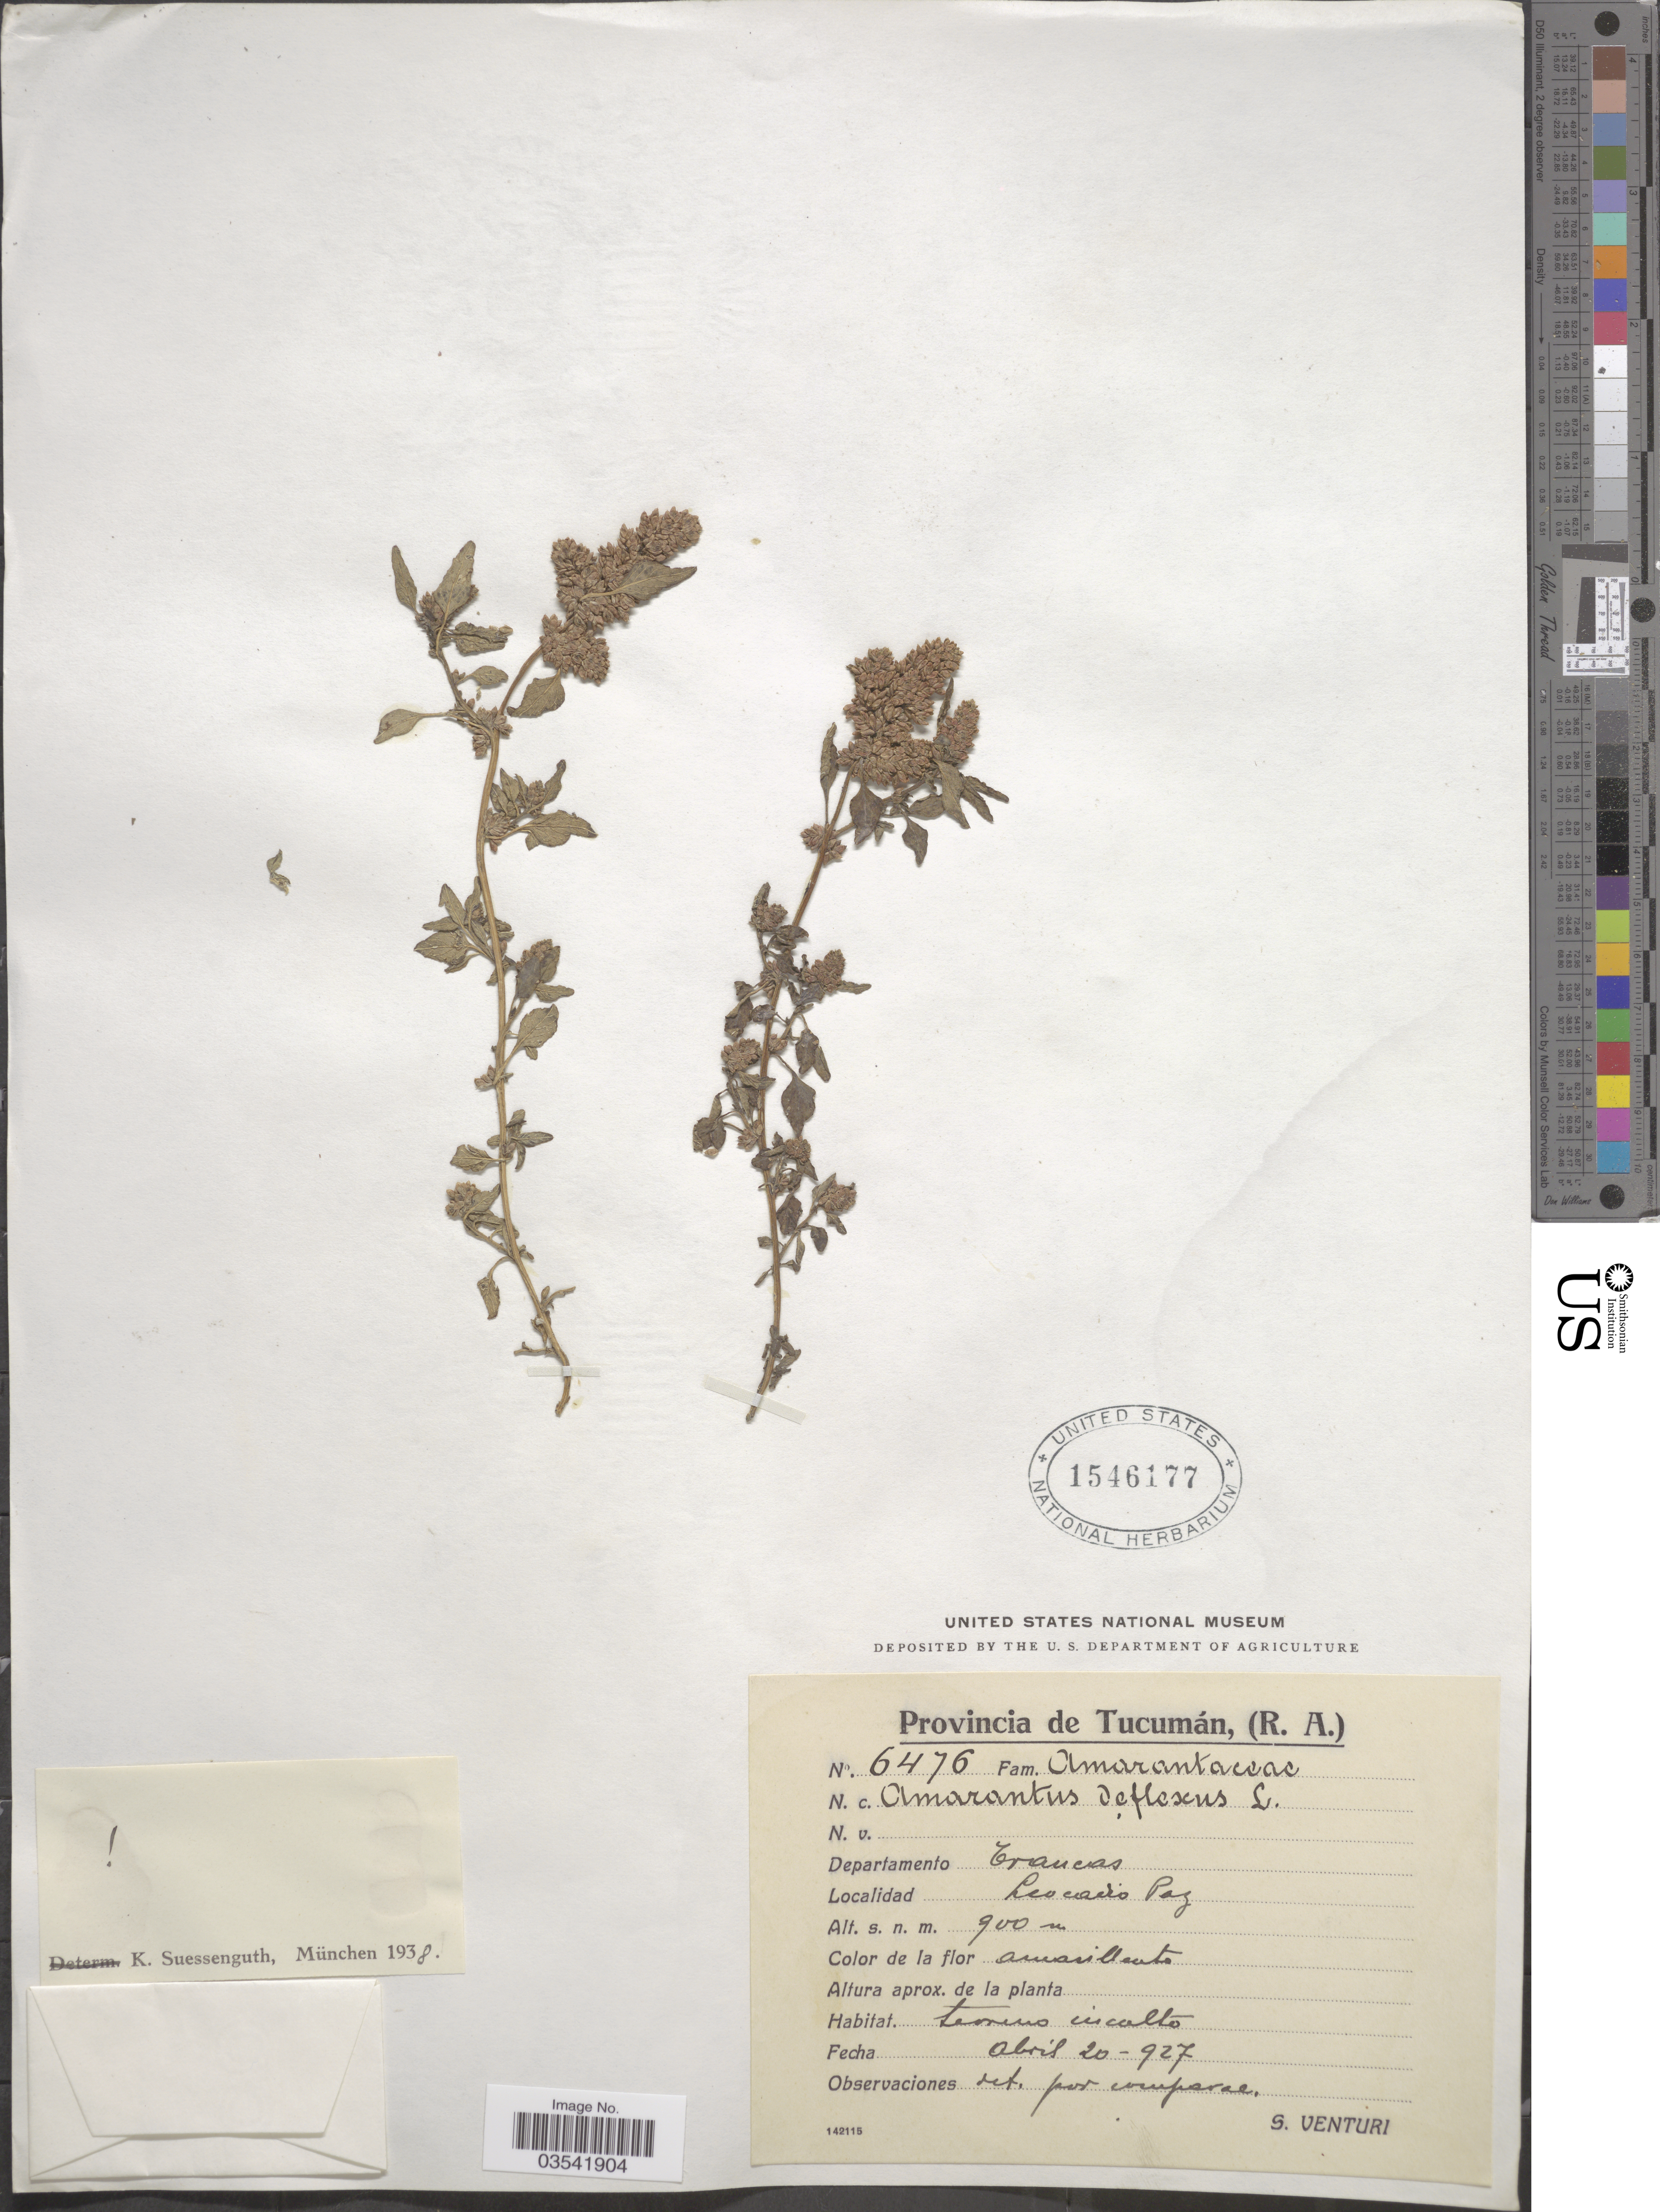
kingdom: Plantae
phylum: Tracheophyta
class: Magnoliopsida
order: Caryophyllales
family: Amaranthaceae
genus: Amaranthus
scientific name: Amaranthus deflexus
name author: L.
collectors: S. Venturi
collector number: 6476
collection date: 1927-04-20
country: Argentina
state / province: Tucuman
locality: Departamento Trancas. Leocadio Paz.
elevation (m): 900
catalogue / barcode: US 1546177